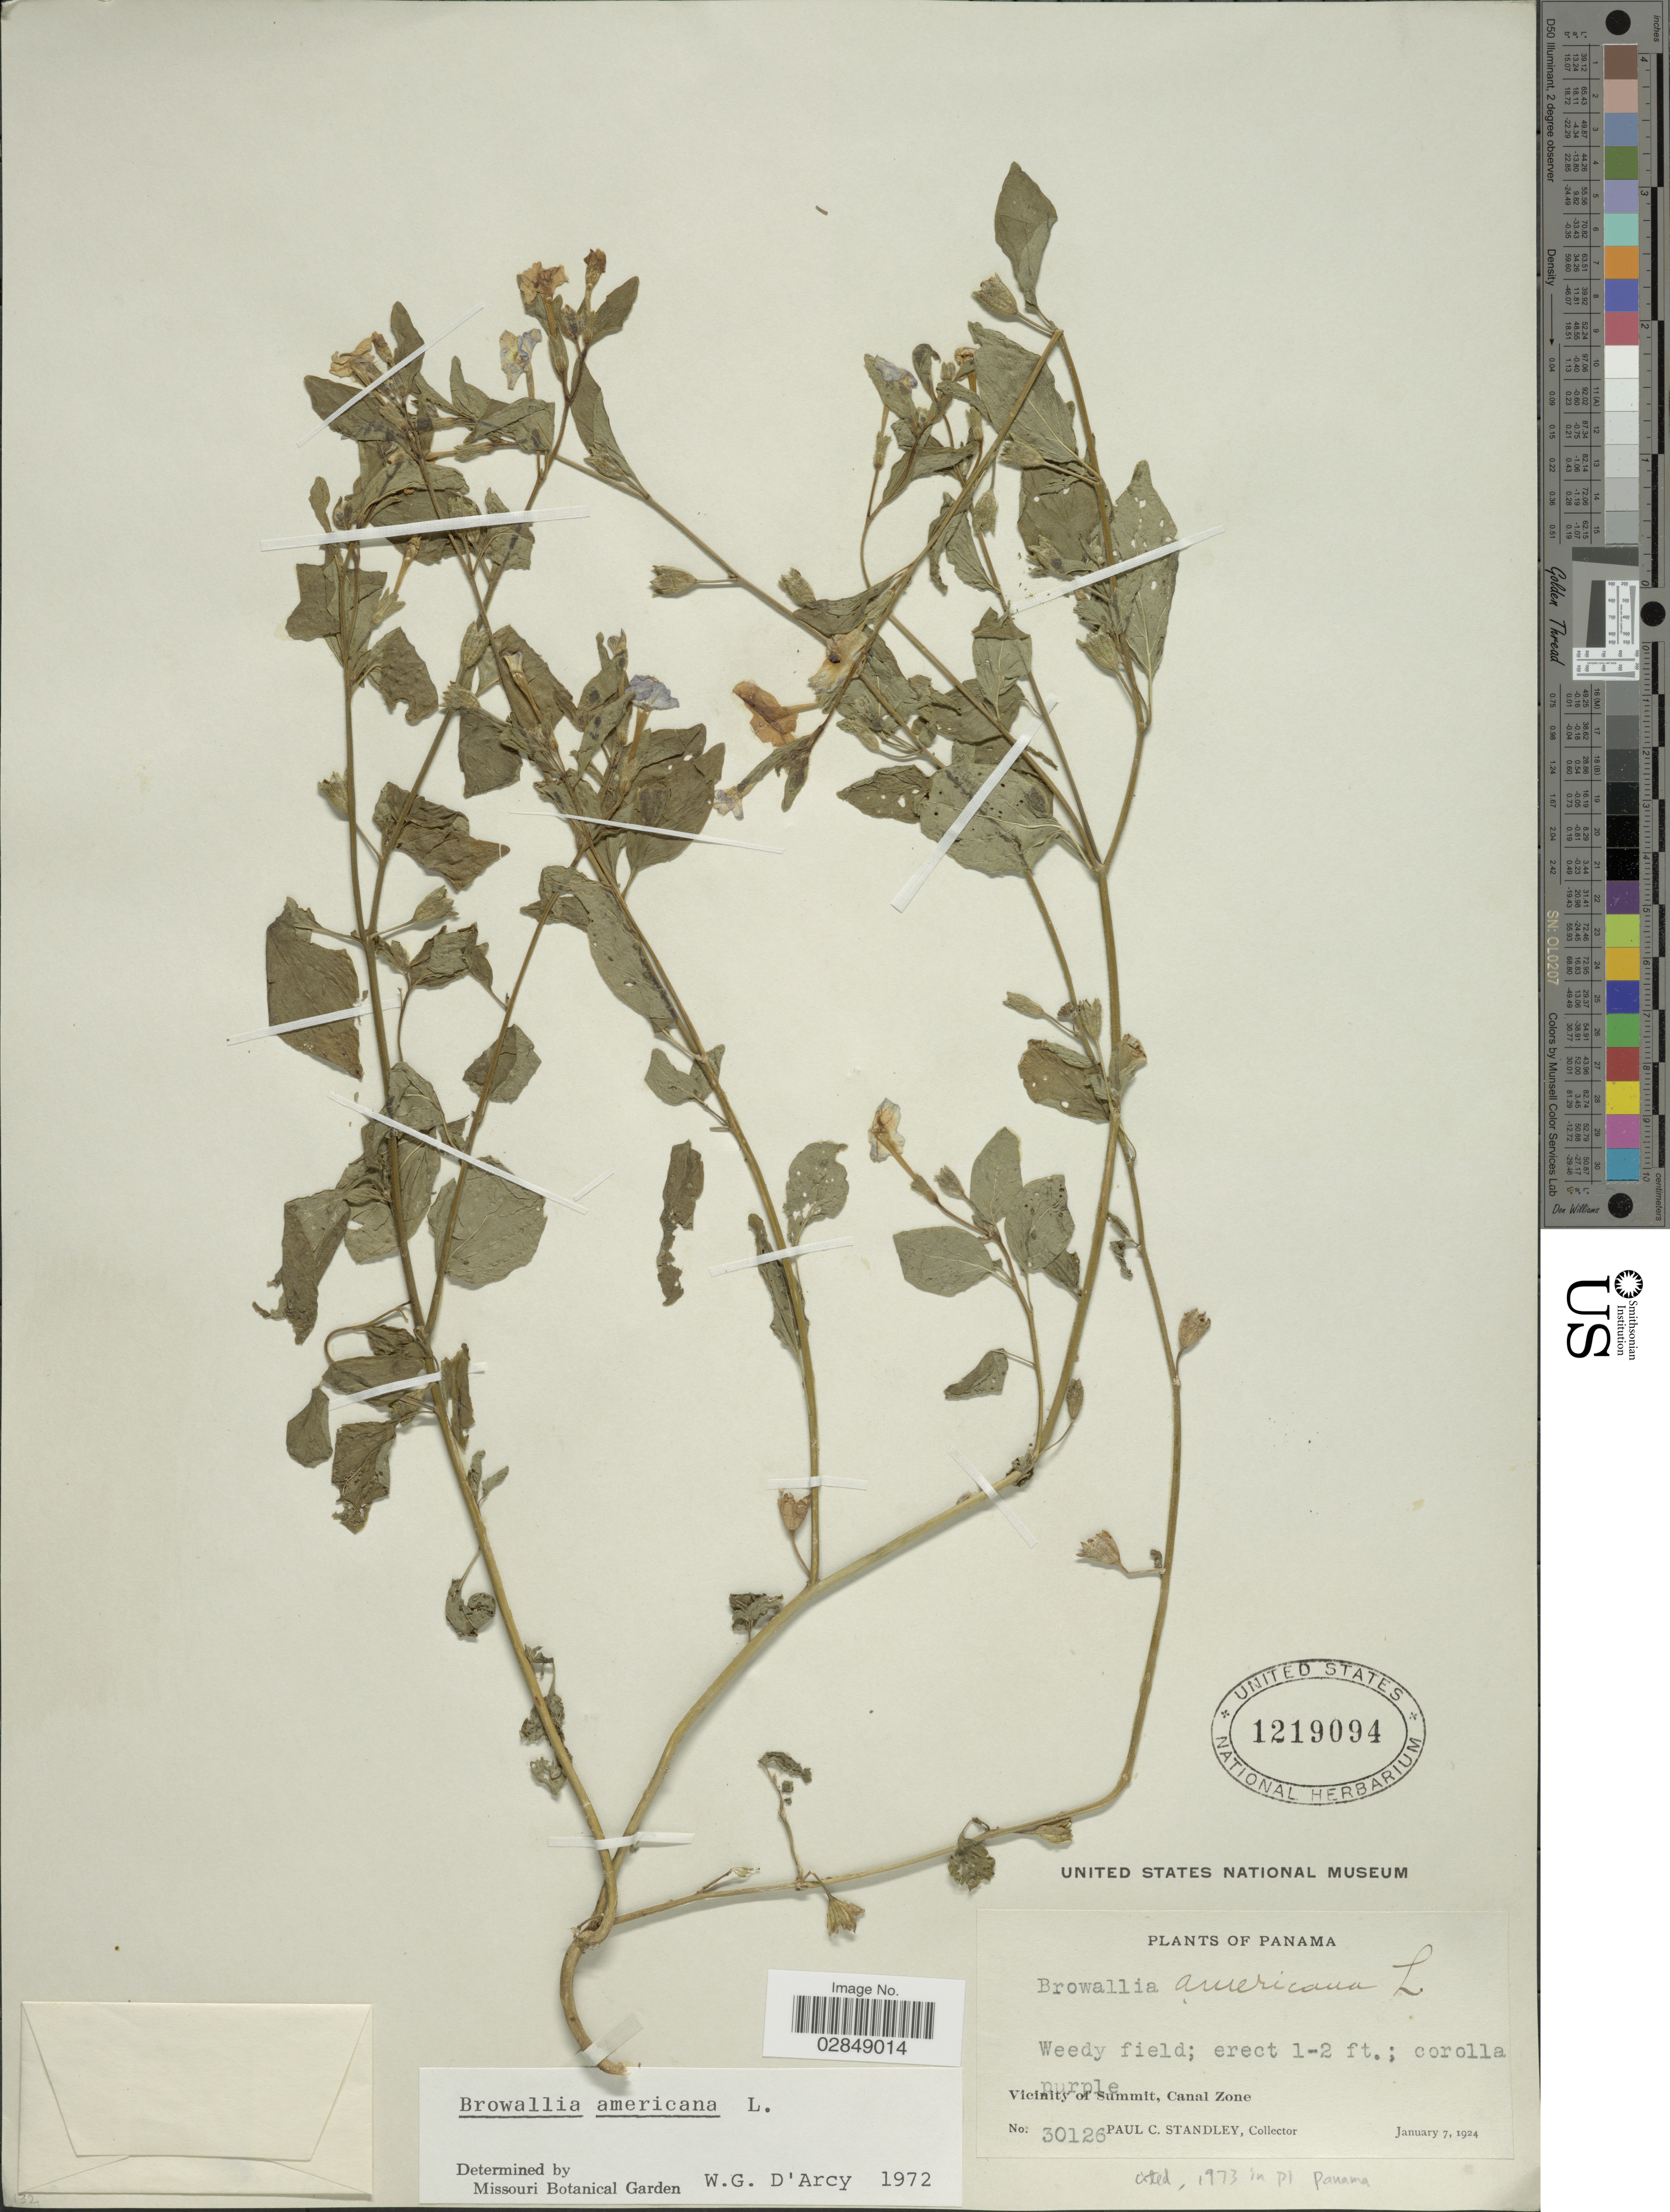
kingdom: Plantae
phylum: Tracheophyta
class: Magnoliopsida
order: Solanales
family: Solanaceae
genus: Browallia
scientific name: Browallia americana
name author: L.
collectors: P. C. Standley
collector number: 30126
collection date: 1924-01-07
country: Panama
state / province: Colón / Panamá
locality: Canal Zone. Vicinity of Summit.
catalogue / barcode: US 1219094